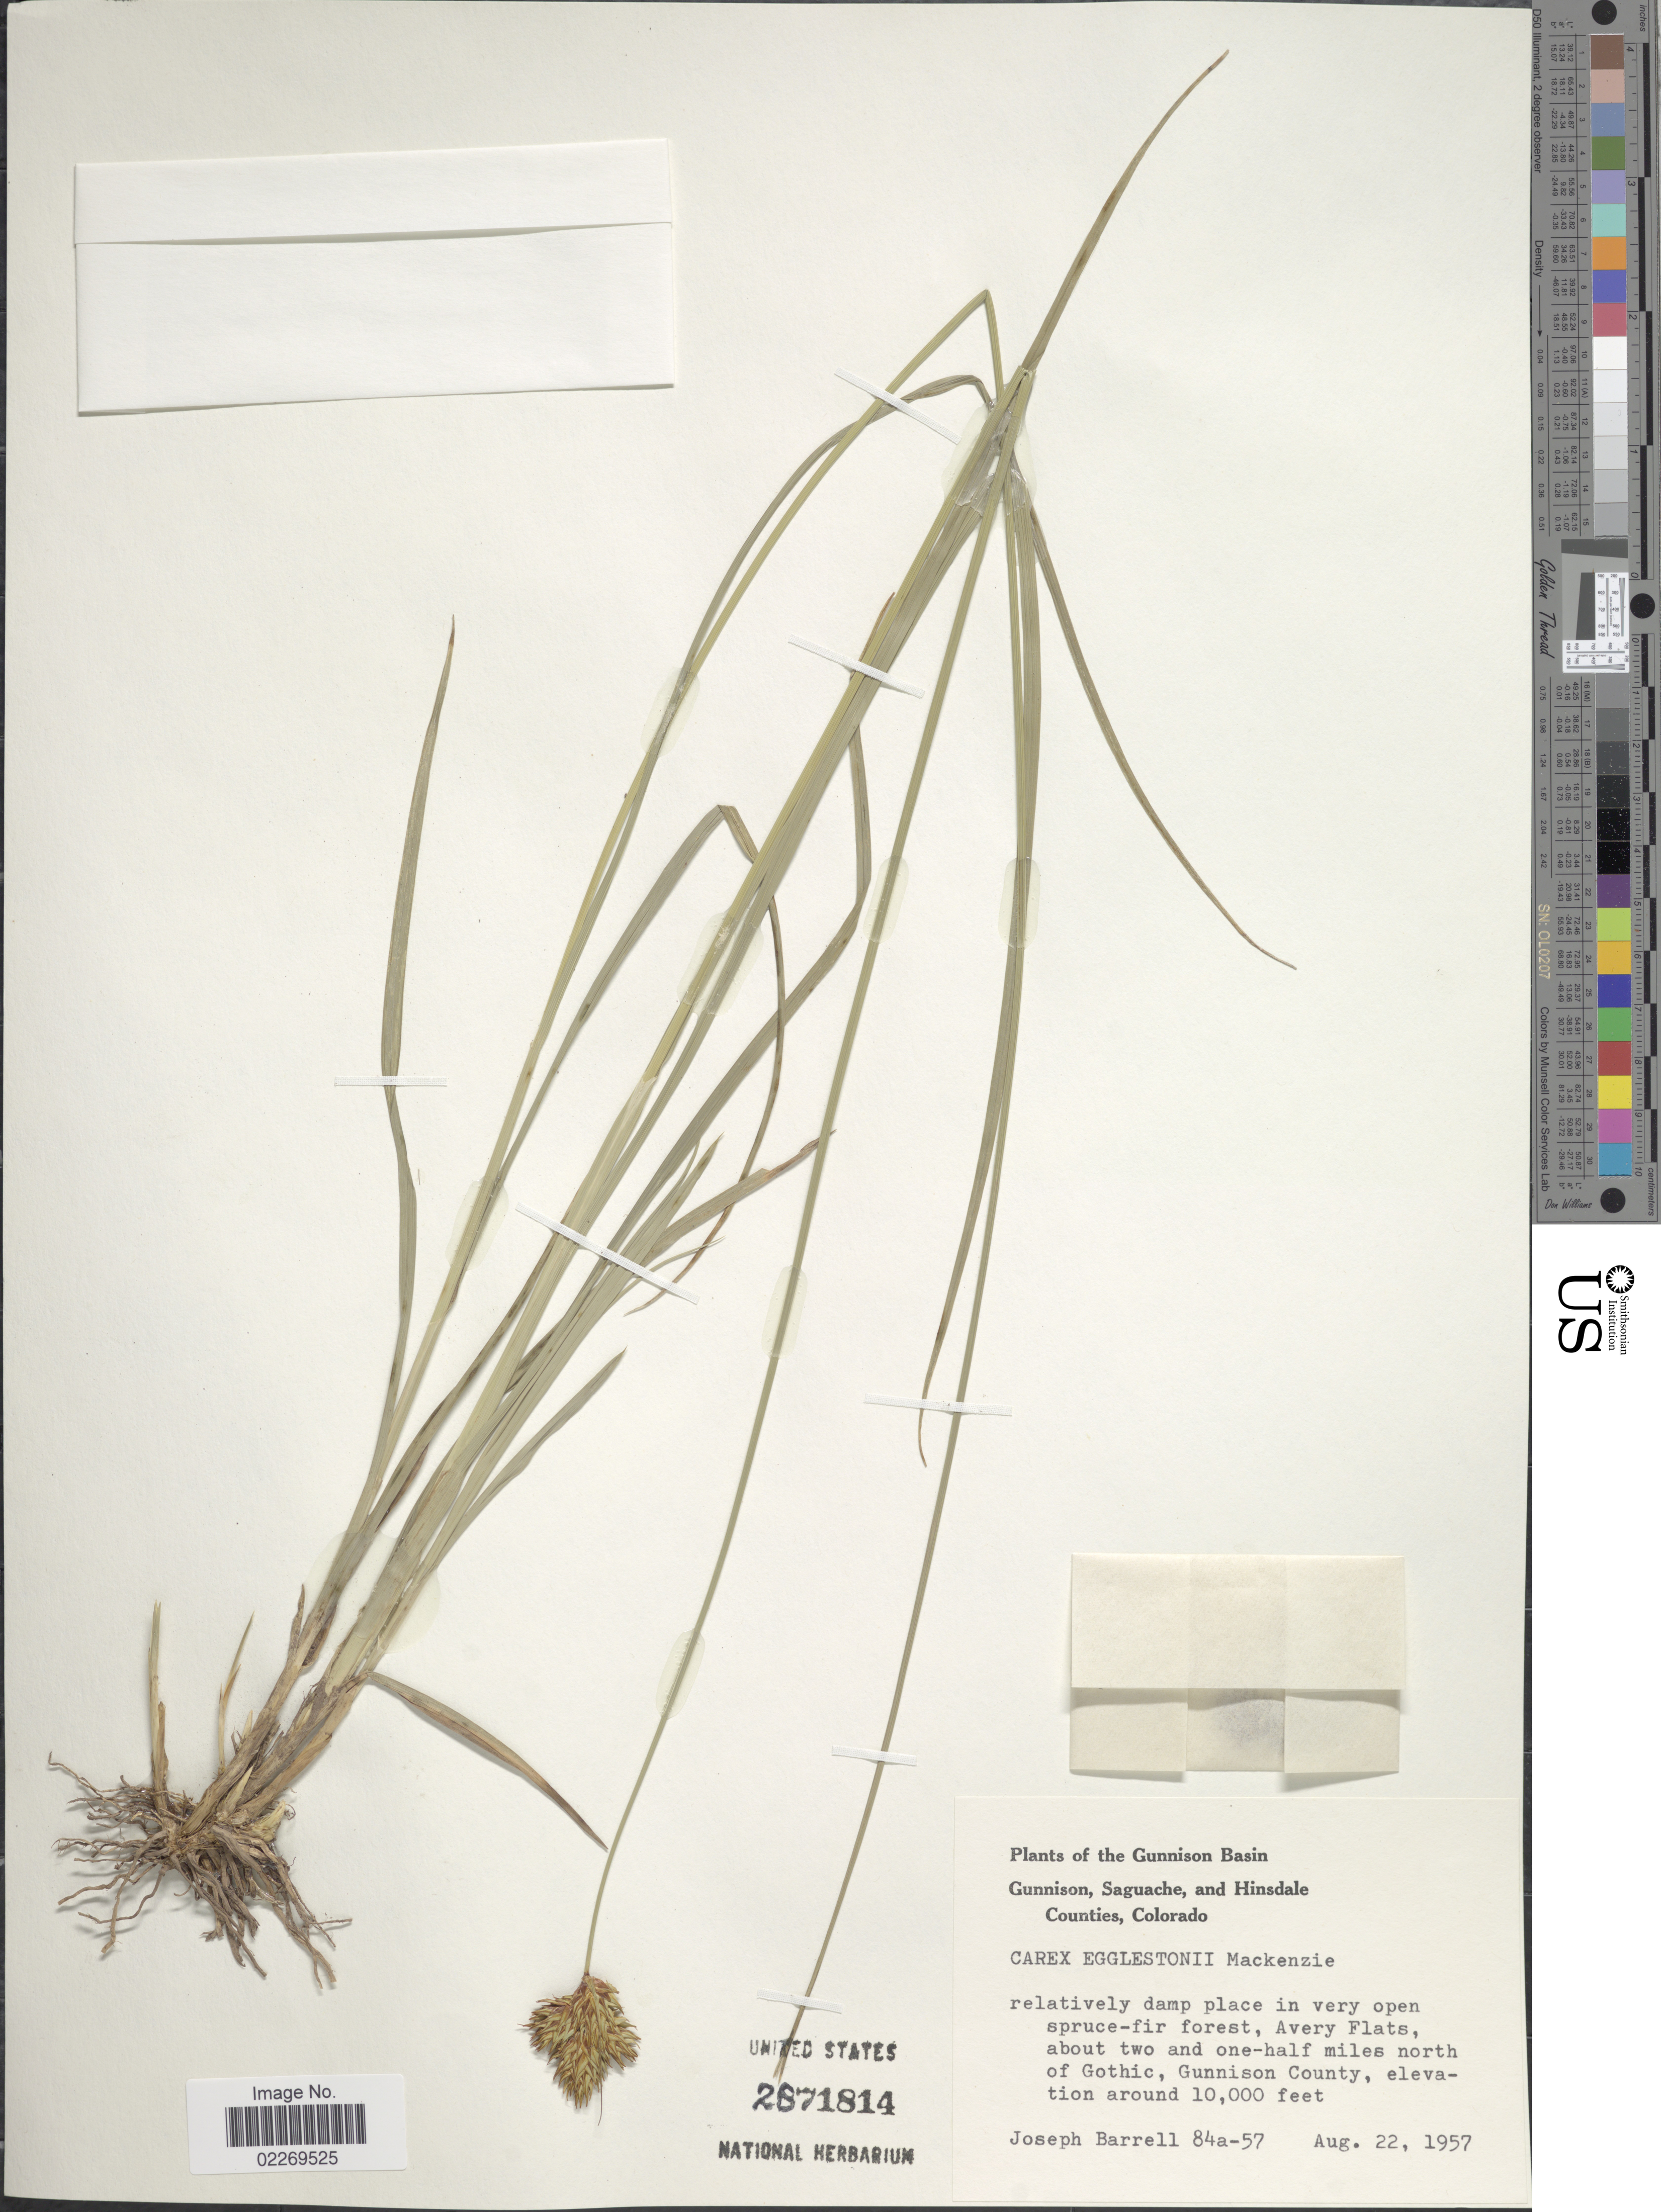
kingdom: Plantae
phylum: Tracheophyta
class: Liliopsida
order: Poales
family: Cyperaceae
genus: Carex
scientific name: Carex egglestonii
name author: Mack.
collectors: J. Barrell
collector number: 84a-57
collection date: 1957-08-22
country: United States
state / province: Colorado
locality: Gunnison Basin, Gunnison, Saguache and Hinsdale Counties, Avery Flats, about two and one-half miles north of Gothic, Gunnison County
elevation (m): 3048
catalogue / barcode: US 2871814